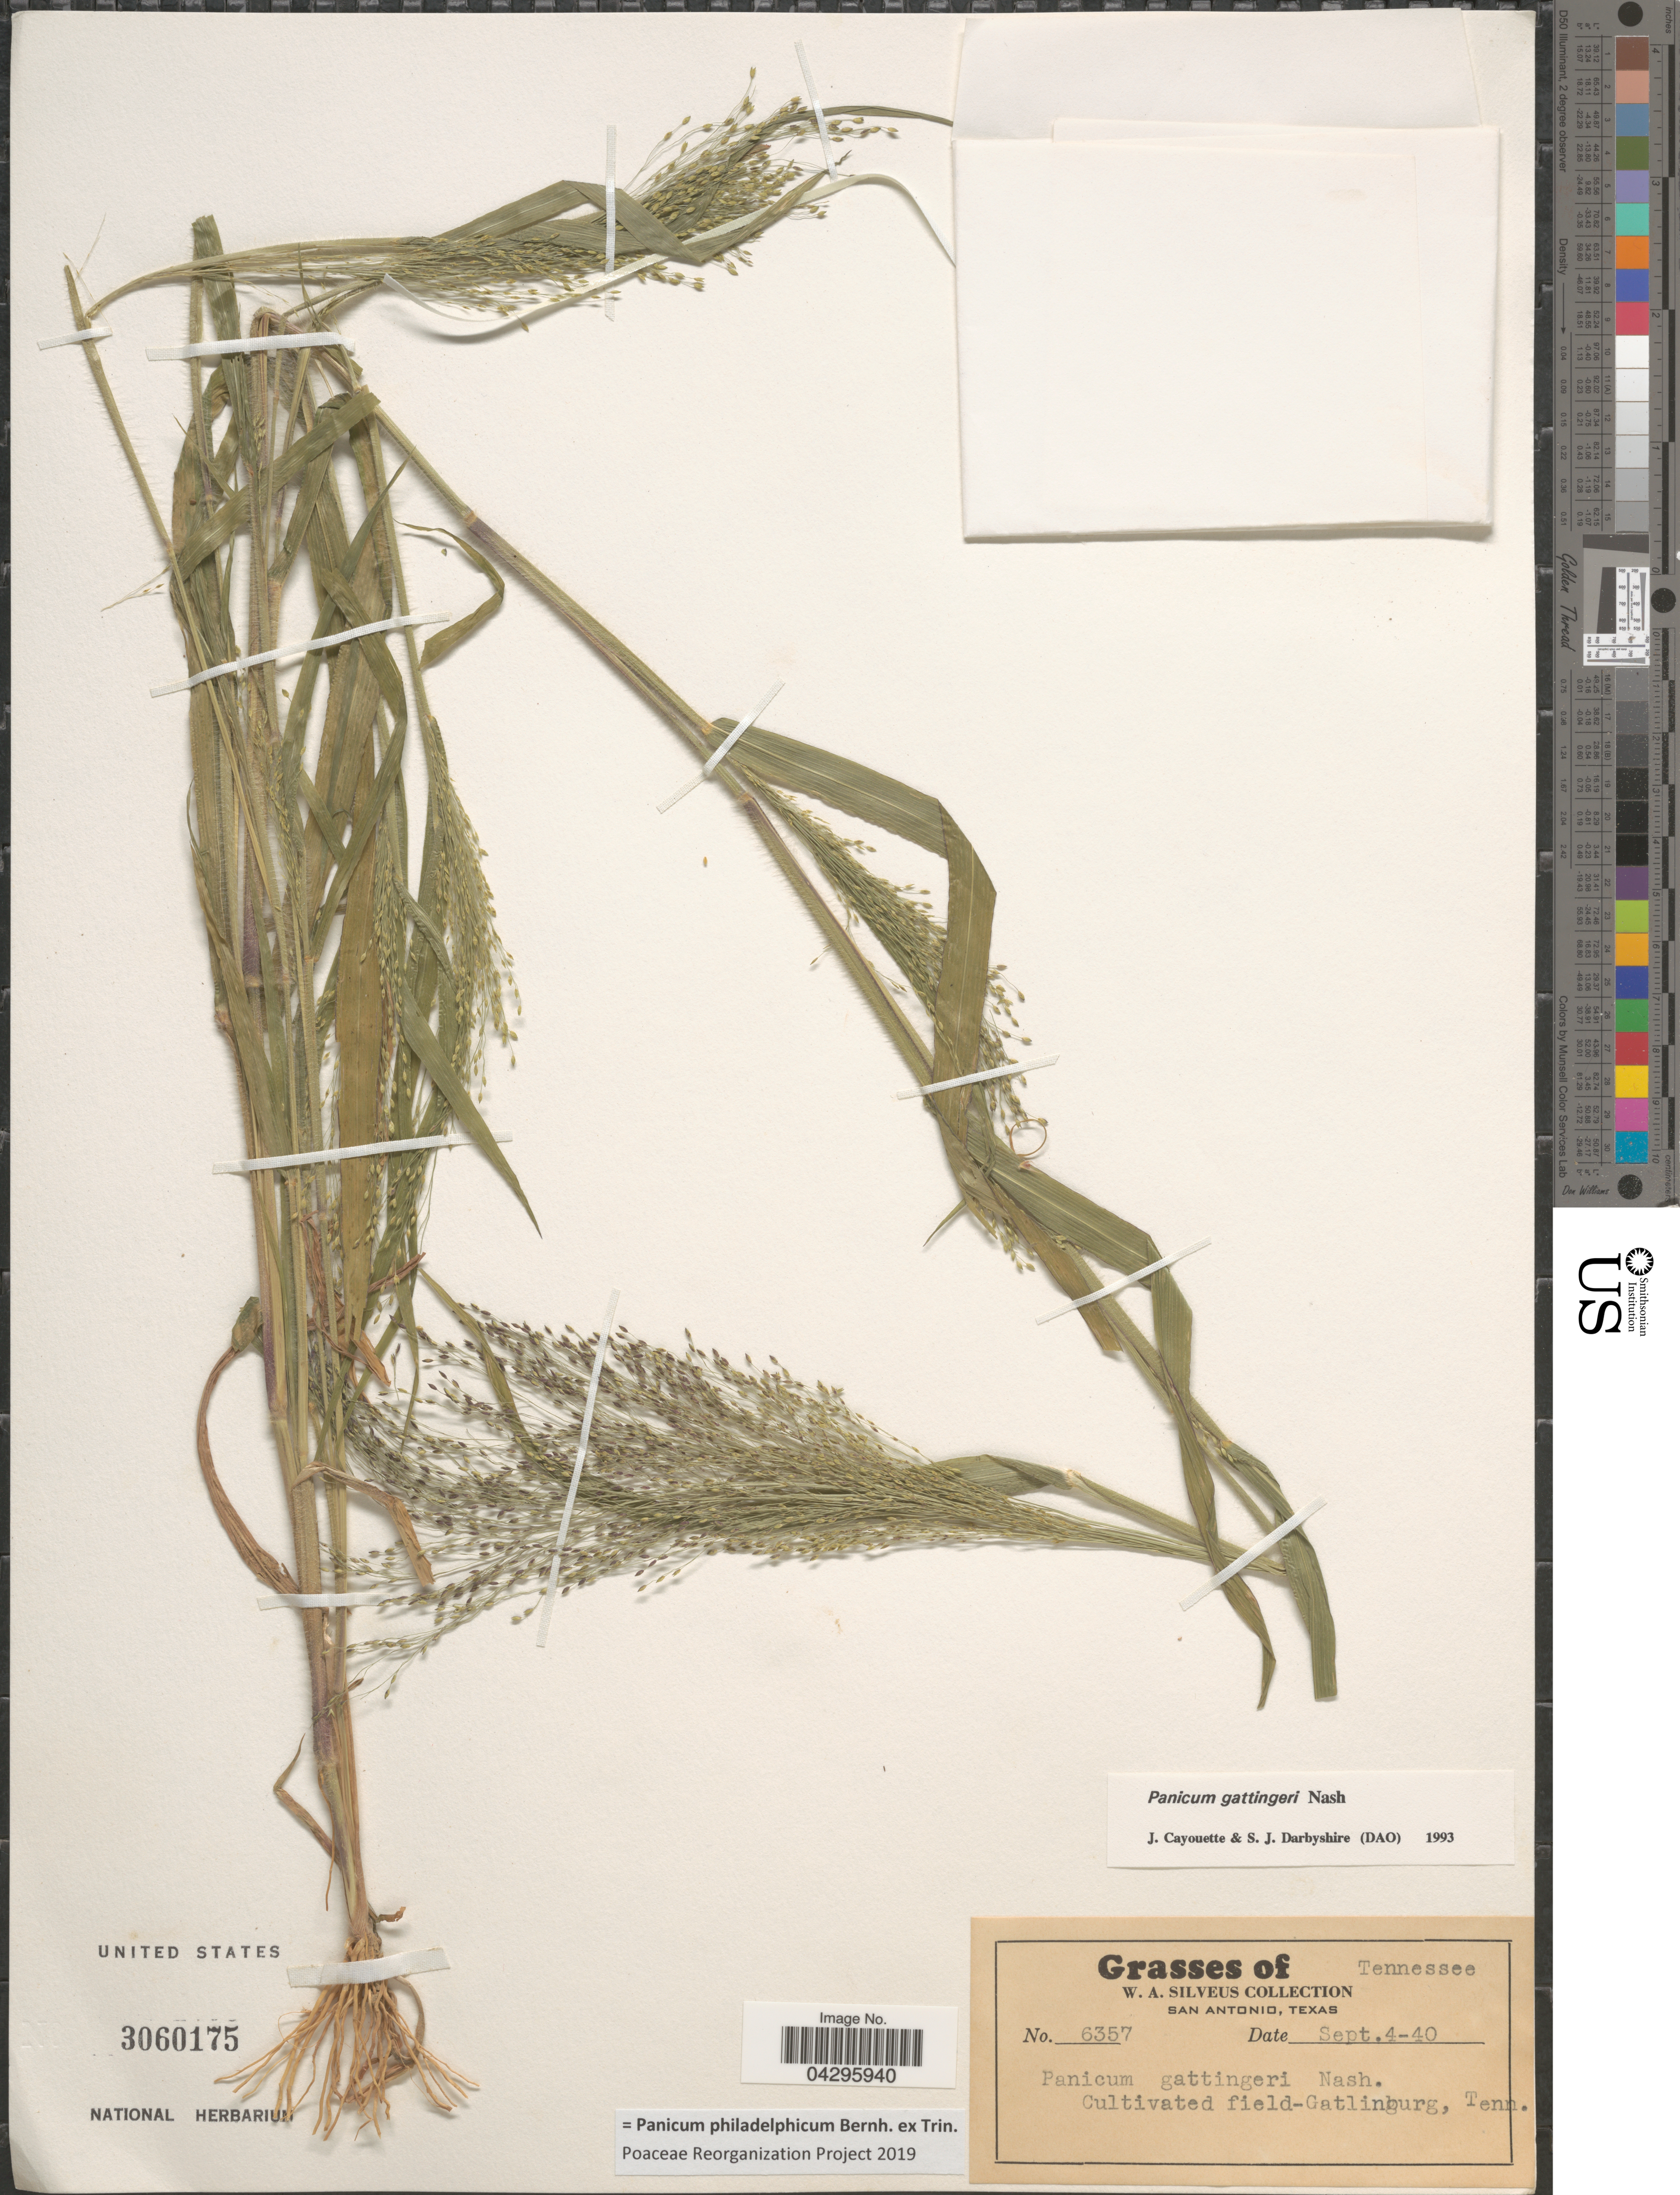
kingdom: Plantae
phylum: Tracheophyta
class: Liliopsida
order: Poales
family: Poaceae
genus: Panicum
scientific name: Panicum philadelphicum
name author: Bernh. ex Trin.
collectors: W. Silveus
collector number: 6357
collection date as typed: Transcribed d/m/y: 4/9/40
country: United States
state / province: Tennessee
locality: Cultivated field, Gatlingburg.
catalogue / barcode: US 3060175